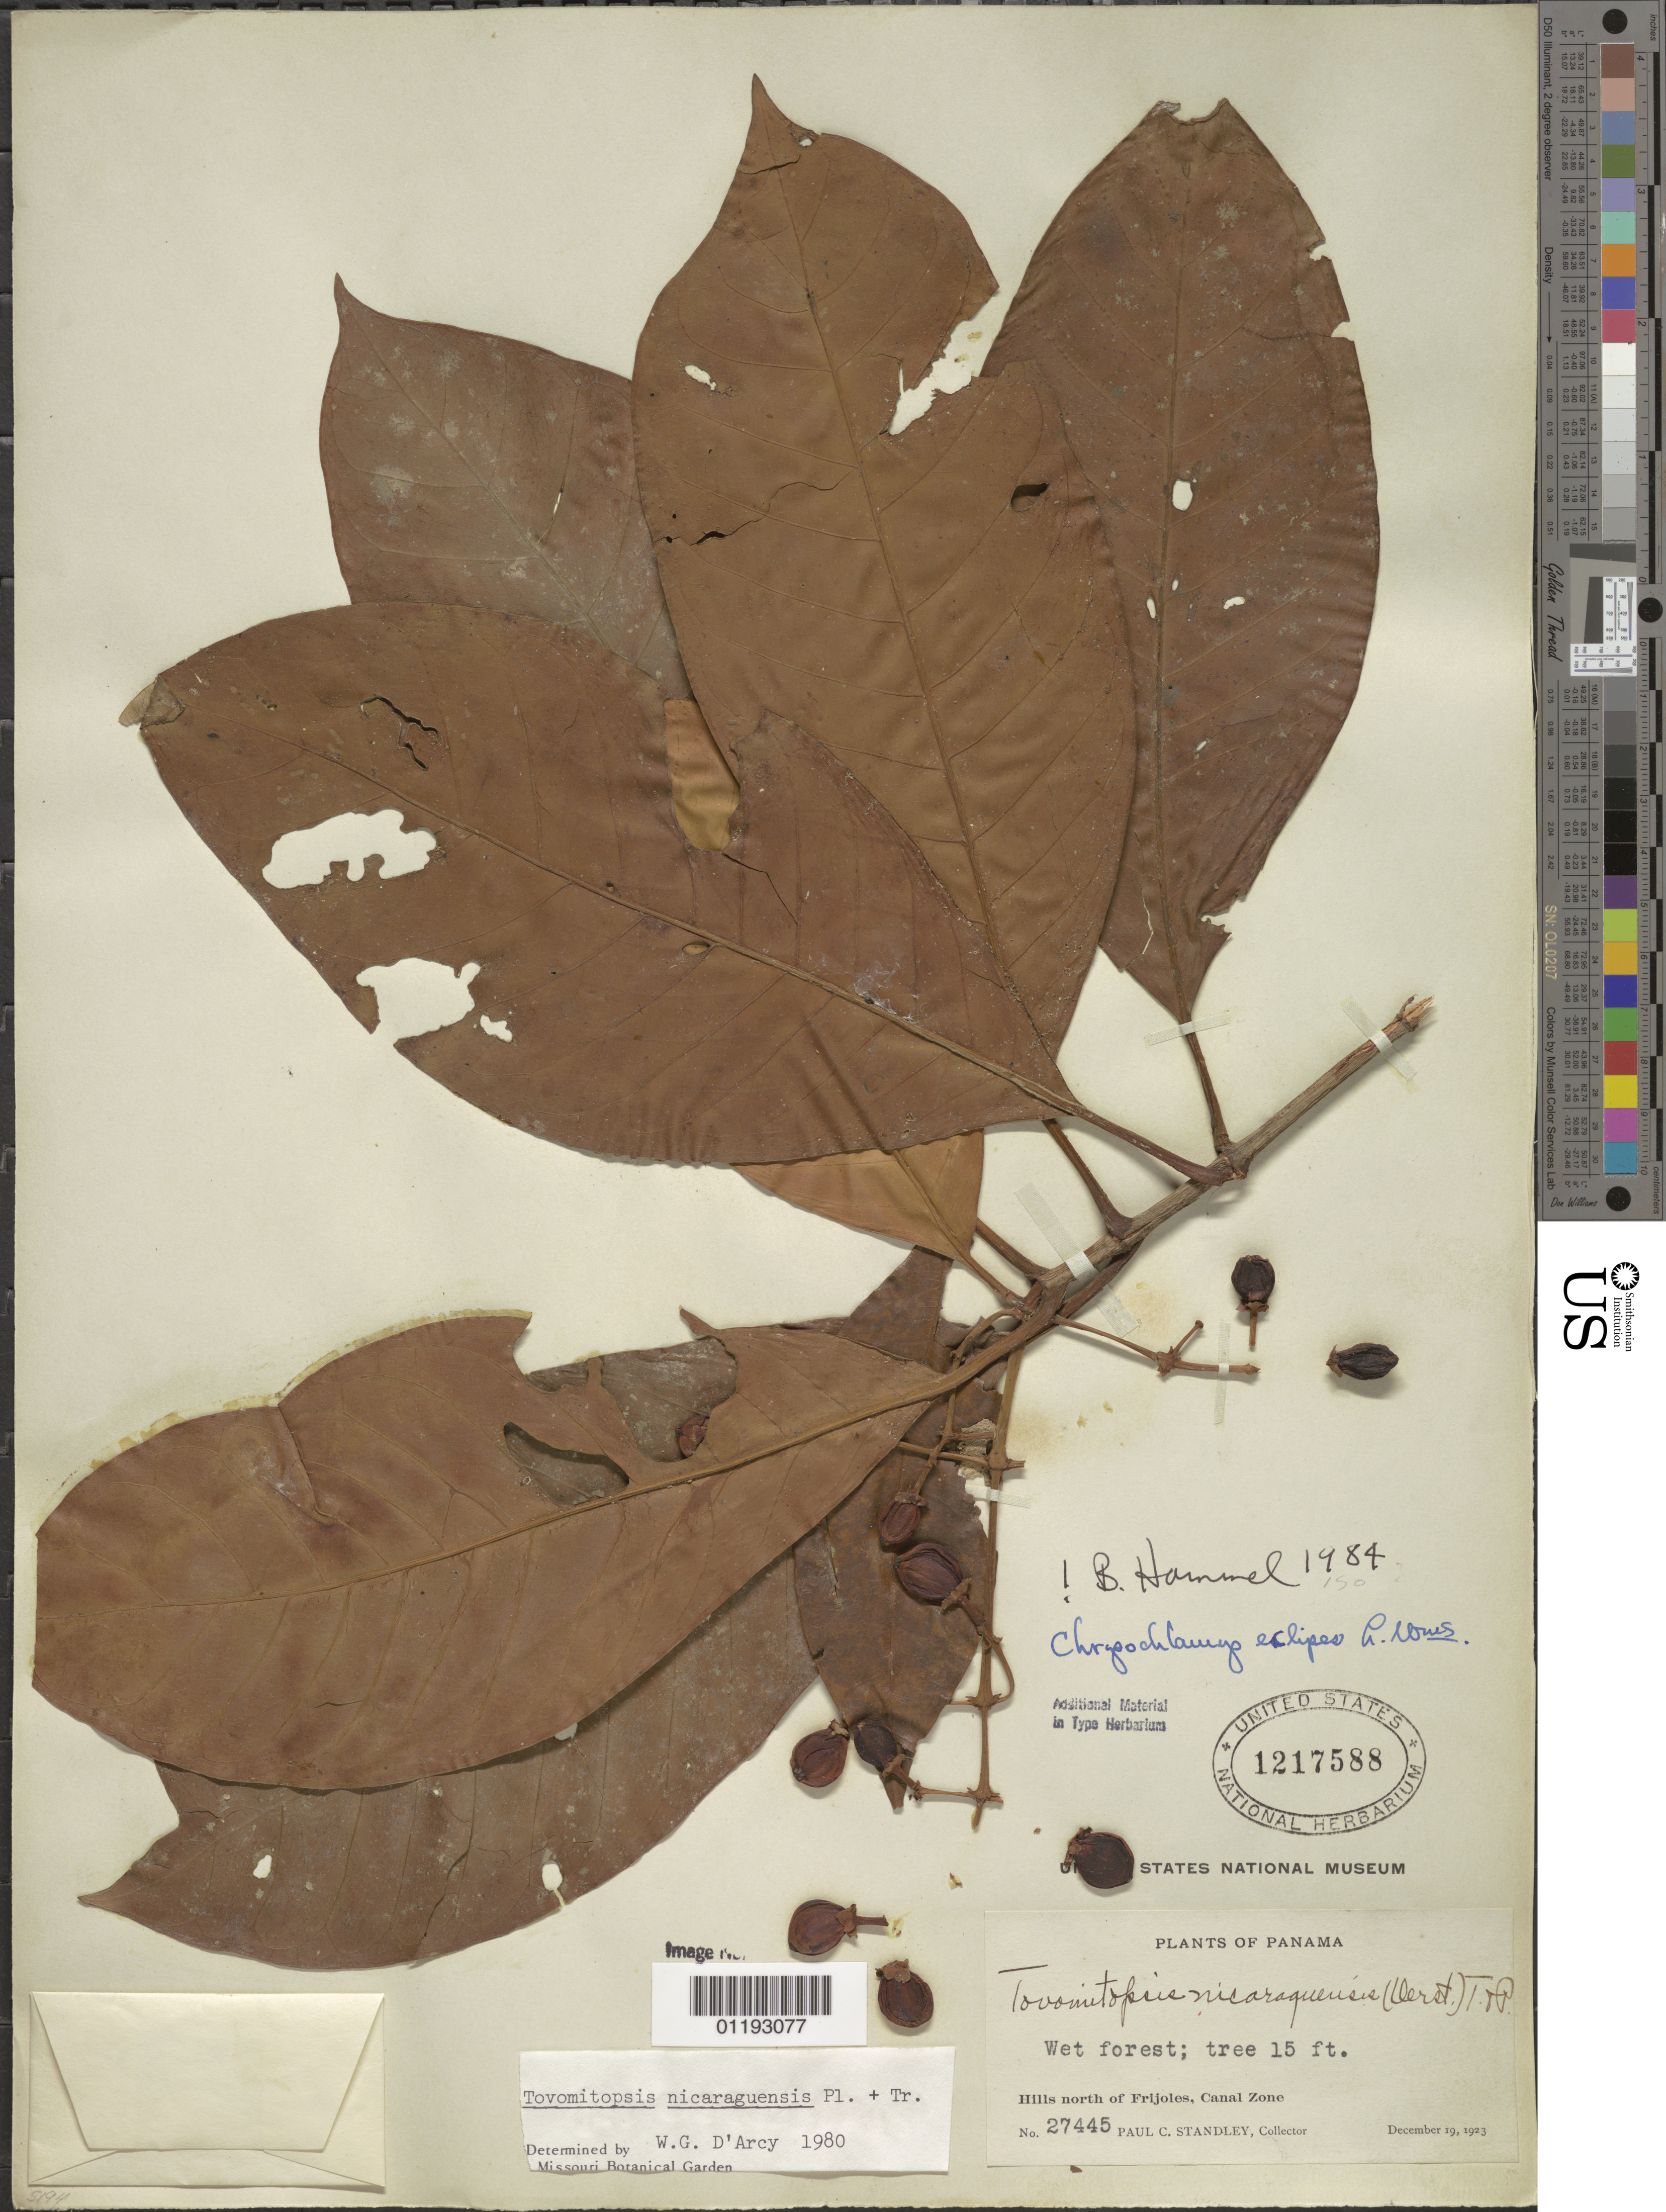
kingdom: Plantae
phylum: Tracheophyta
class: Magnoliopsida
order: Malpighiales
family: Clusiaceae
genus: Chrysochlamys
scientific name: Chrysochlamys eclipes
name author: L.O. Williams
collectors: P. C. Standley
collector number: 27445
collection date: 1923-12-19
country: Panama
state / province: Colón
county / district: Canal Zone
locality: Hills N of Frijoles.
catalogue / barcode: US 1217588